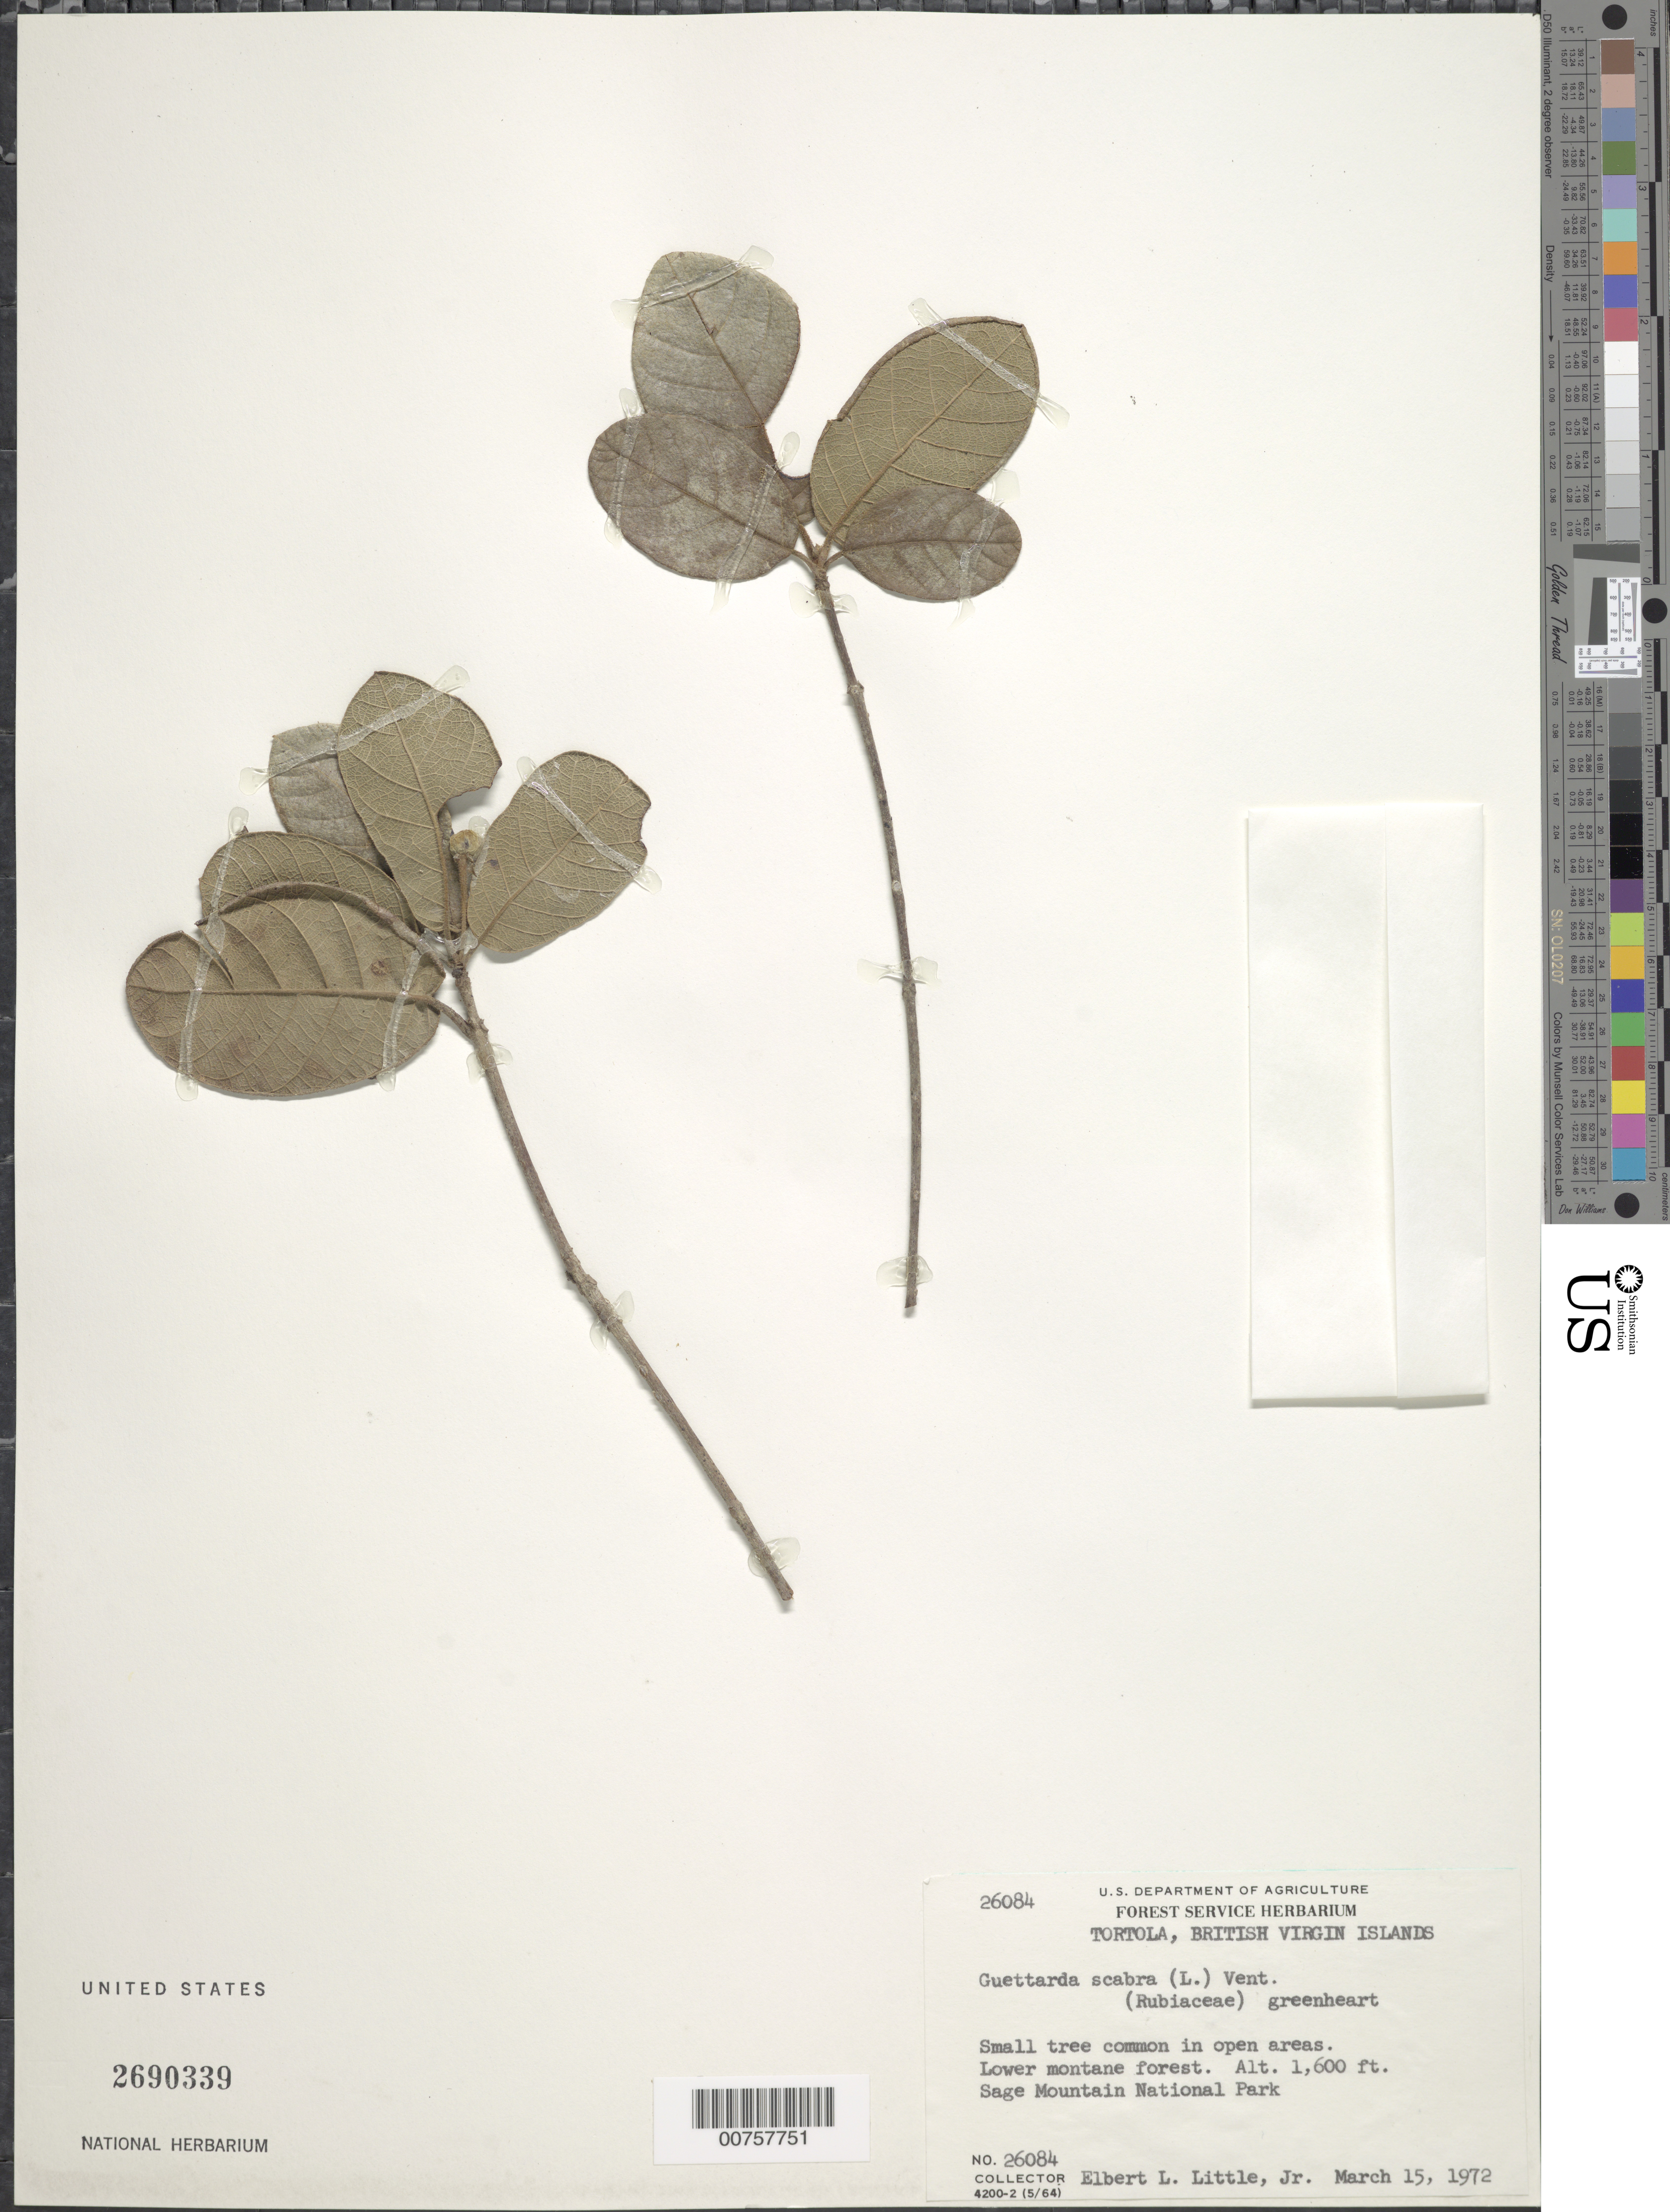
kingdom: Plantae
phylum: Tracheophyta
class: Magnoliopsida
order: Gentianales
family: Rubiaceae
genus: Guettarda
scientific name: Guettarda scabra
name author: (L.) Vent.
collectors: E. L. Little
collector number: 26084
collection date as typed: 15 Mar 1972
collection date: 1972-03-15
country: British Virgin Islands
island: Tortola Island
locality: Sage Mountain National Park.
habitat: Lower montane forest.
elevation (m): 488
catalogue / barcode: US 2690339